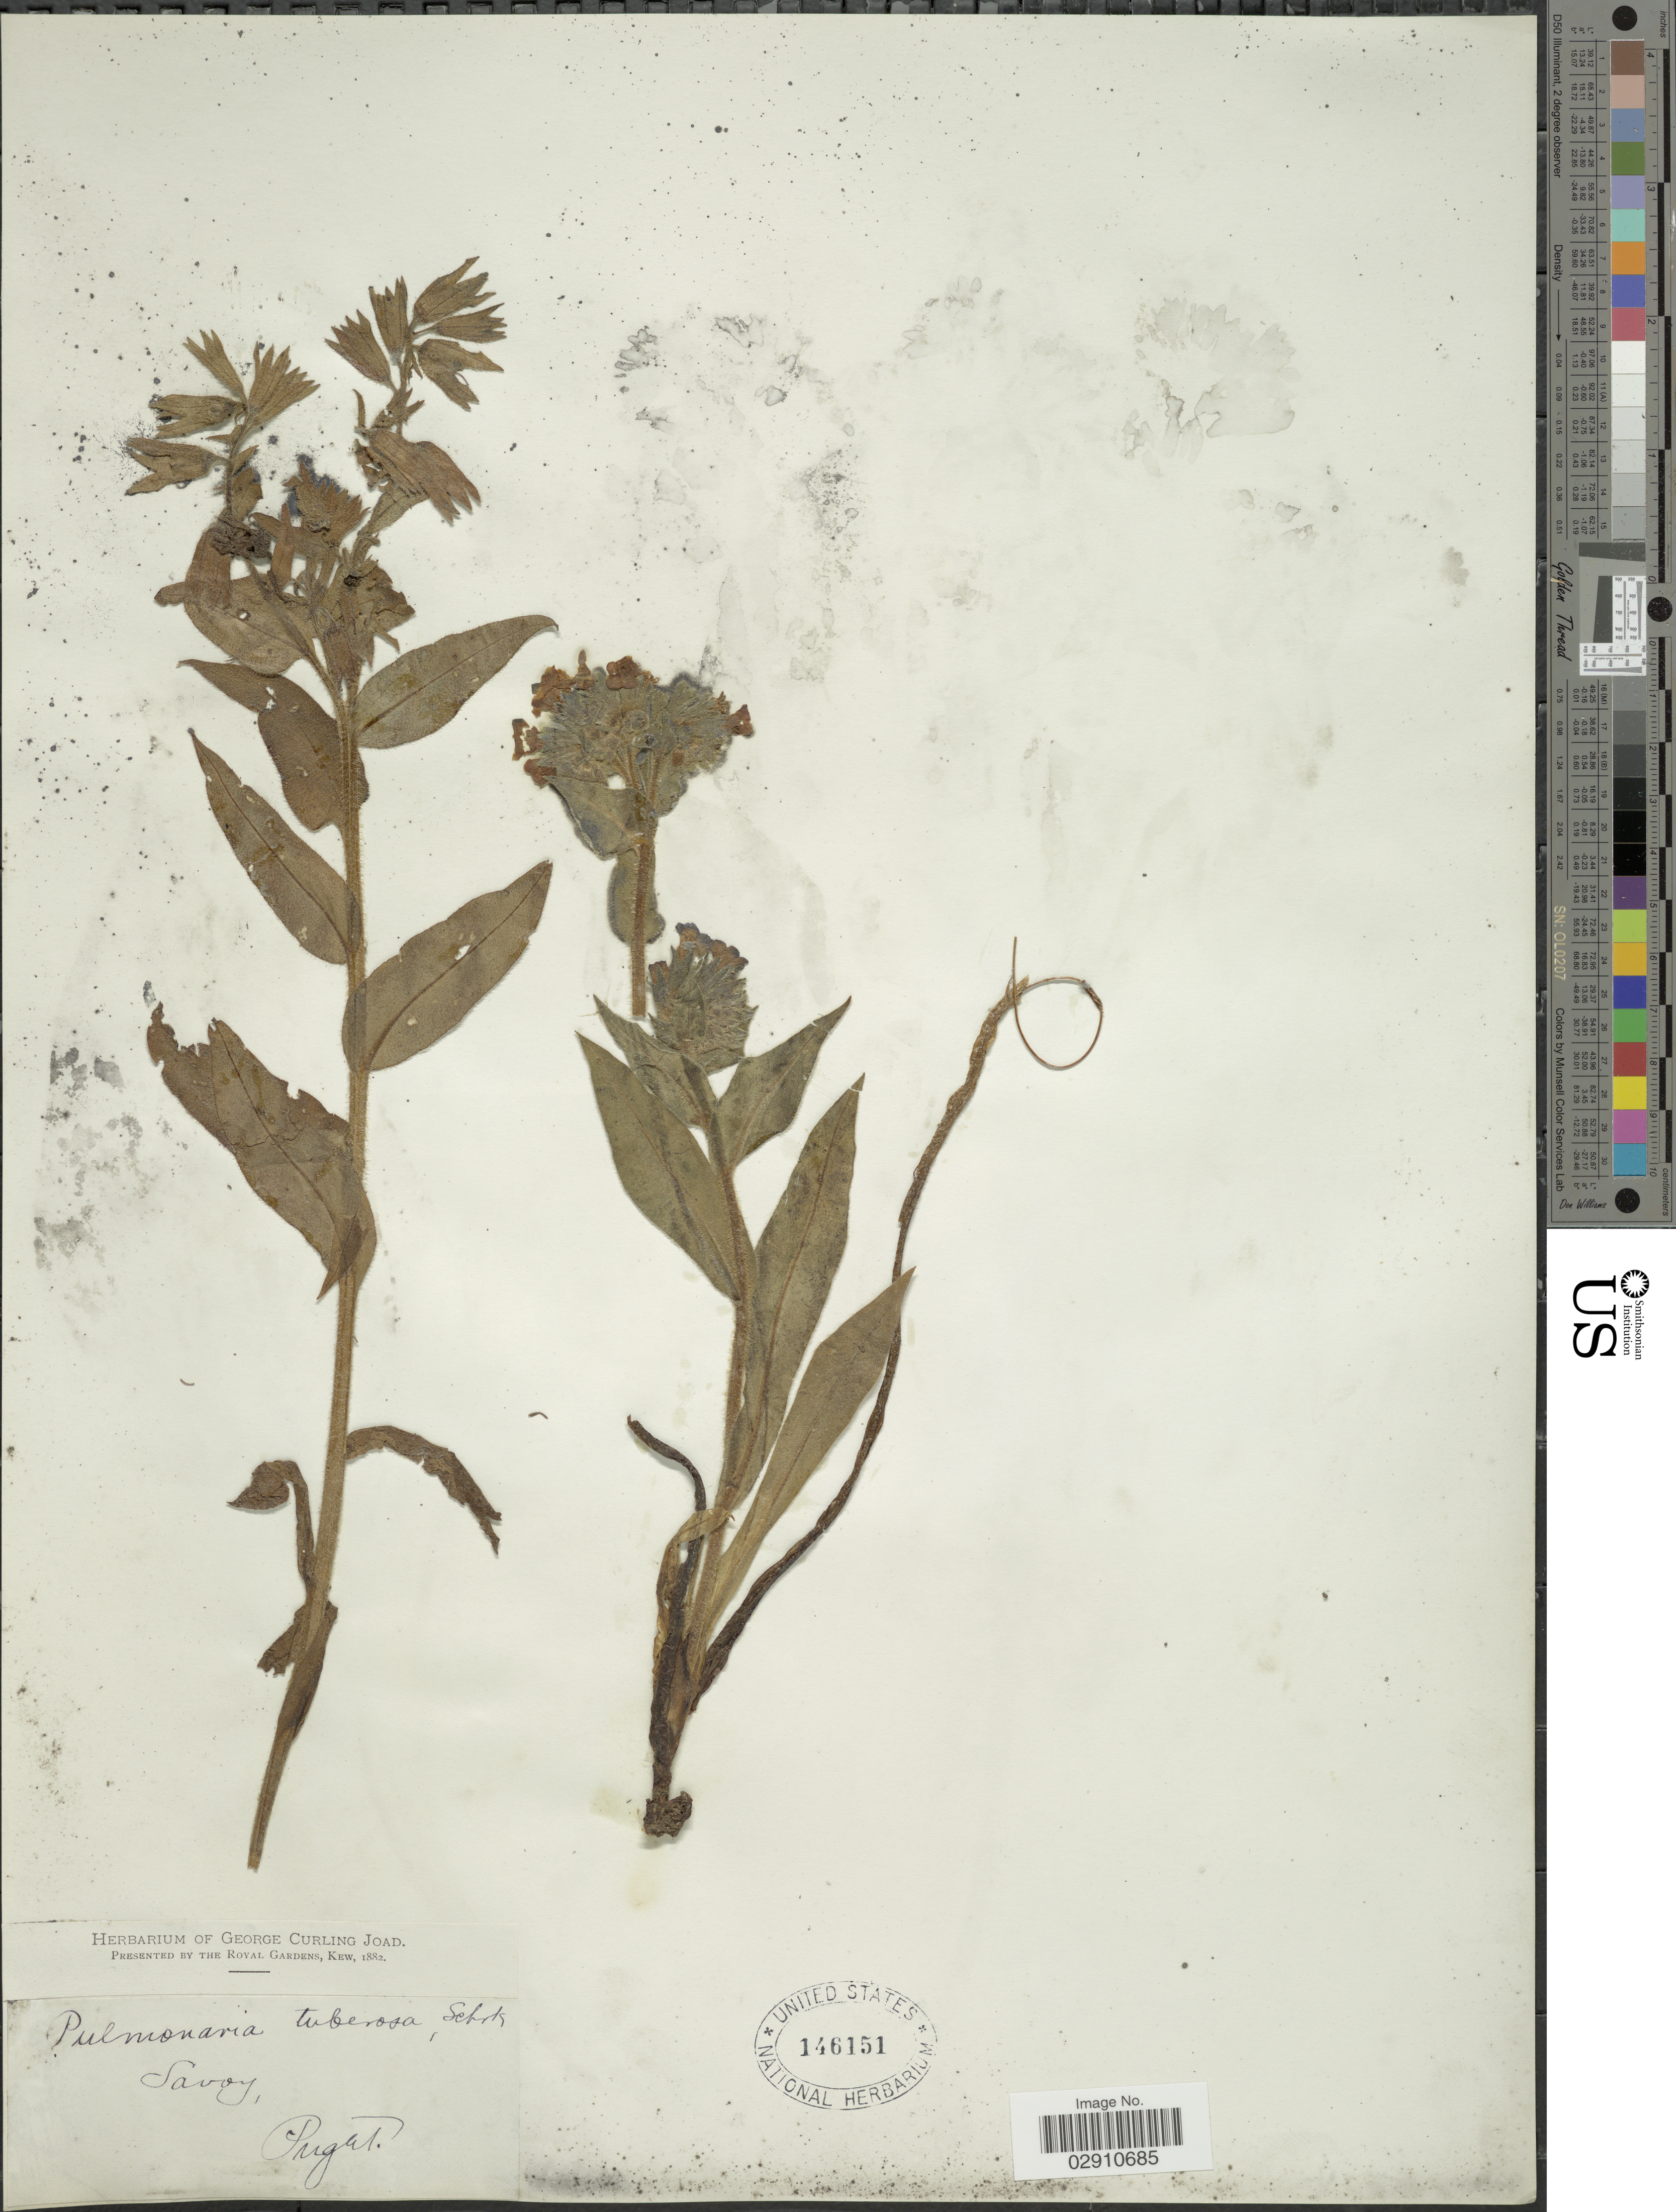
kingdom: Plantae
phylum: Tracheophyta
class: Magnoliopsida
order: Boraginales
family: Boraginaceae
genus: Pulmonaria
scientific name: Pulmonaria tuberosa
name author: Schrank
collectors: -. Puget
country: France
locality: Savoy.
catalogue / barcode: US 146151